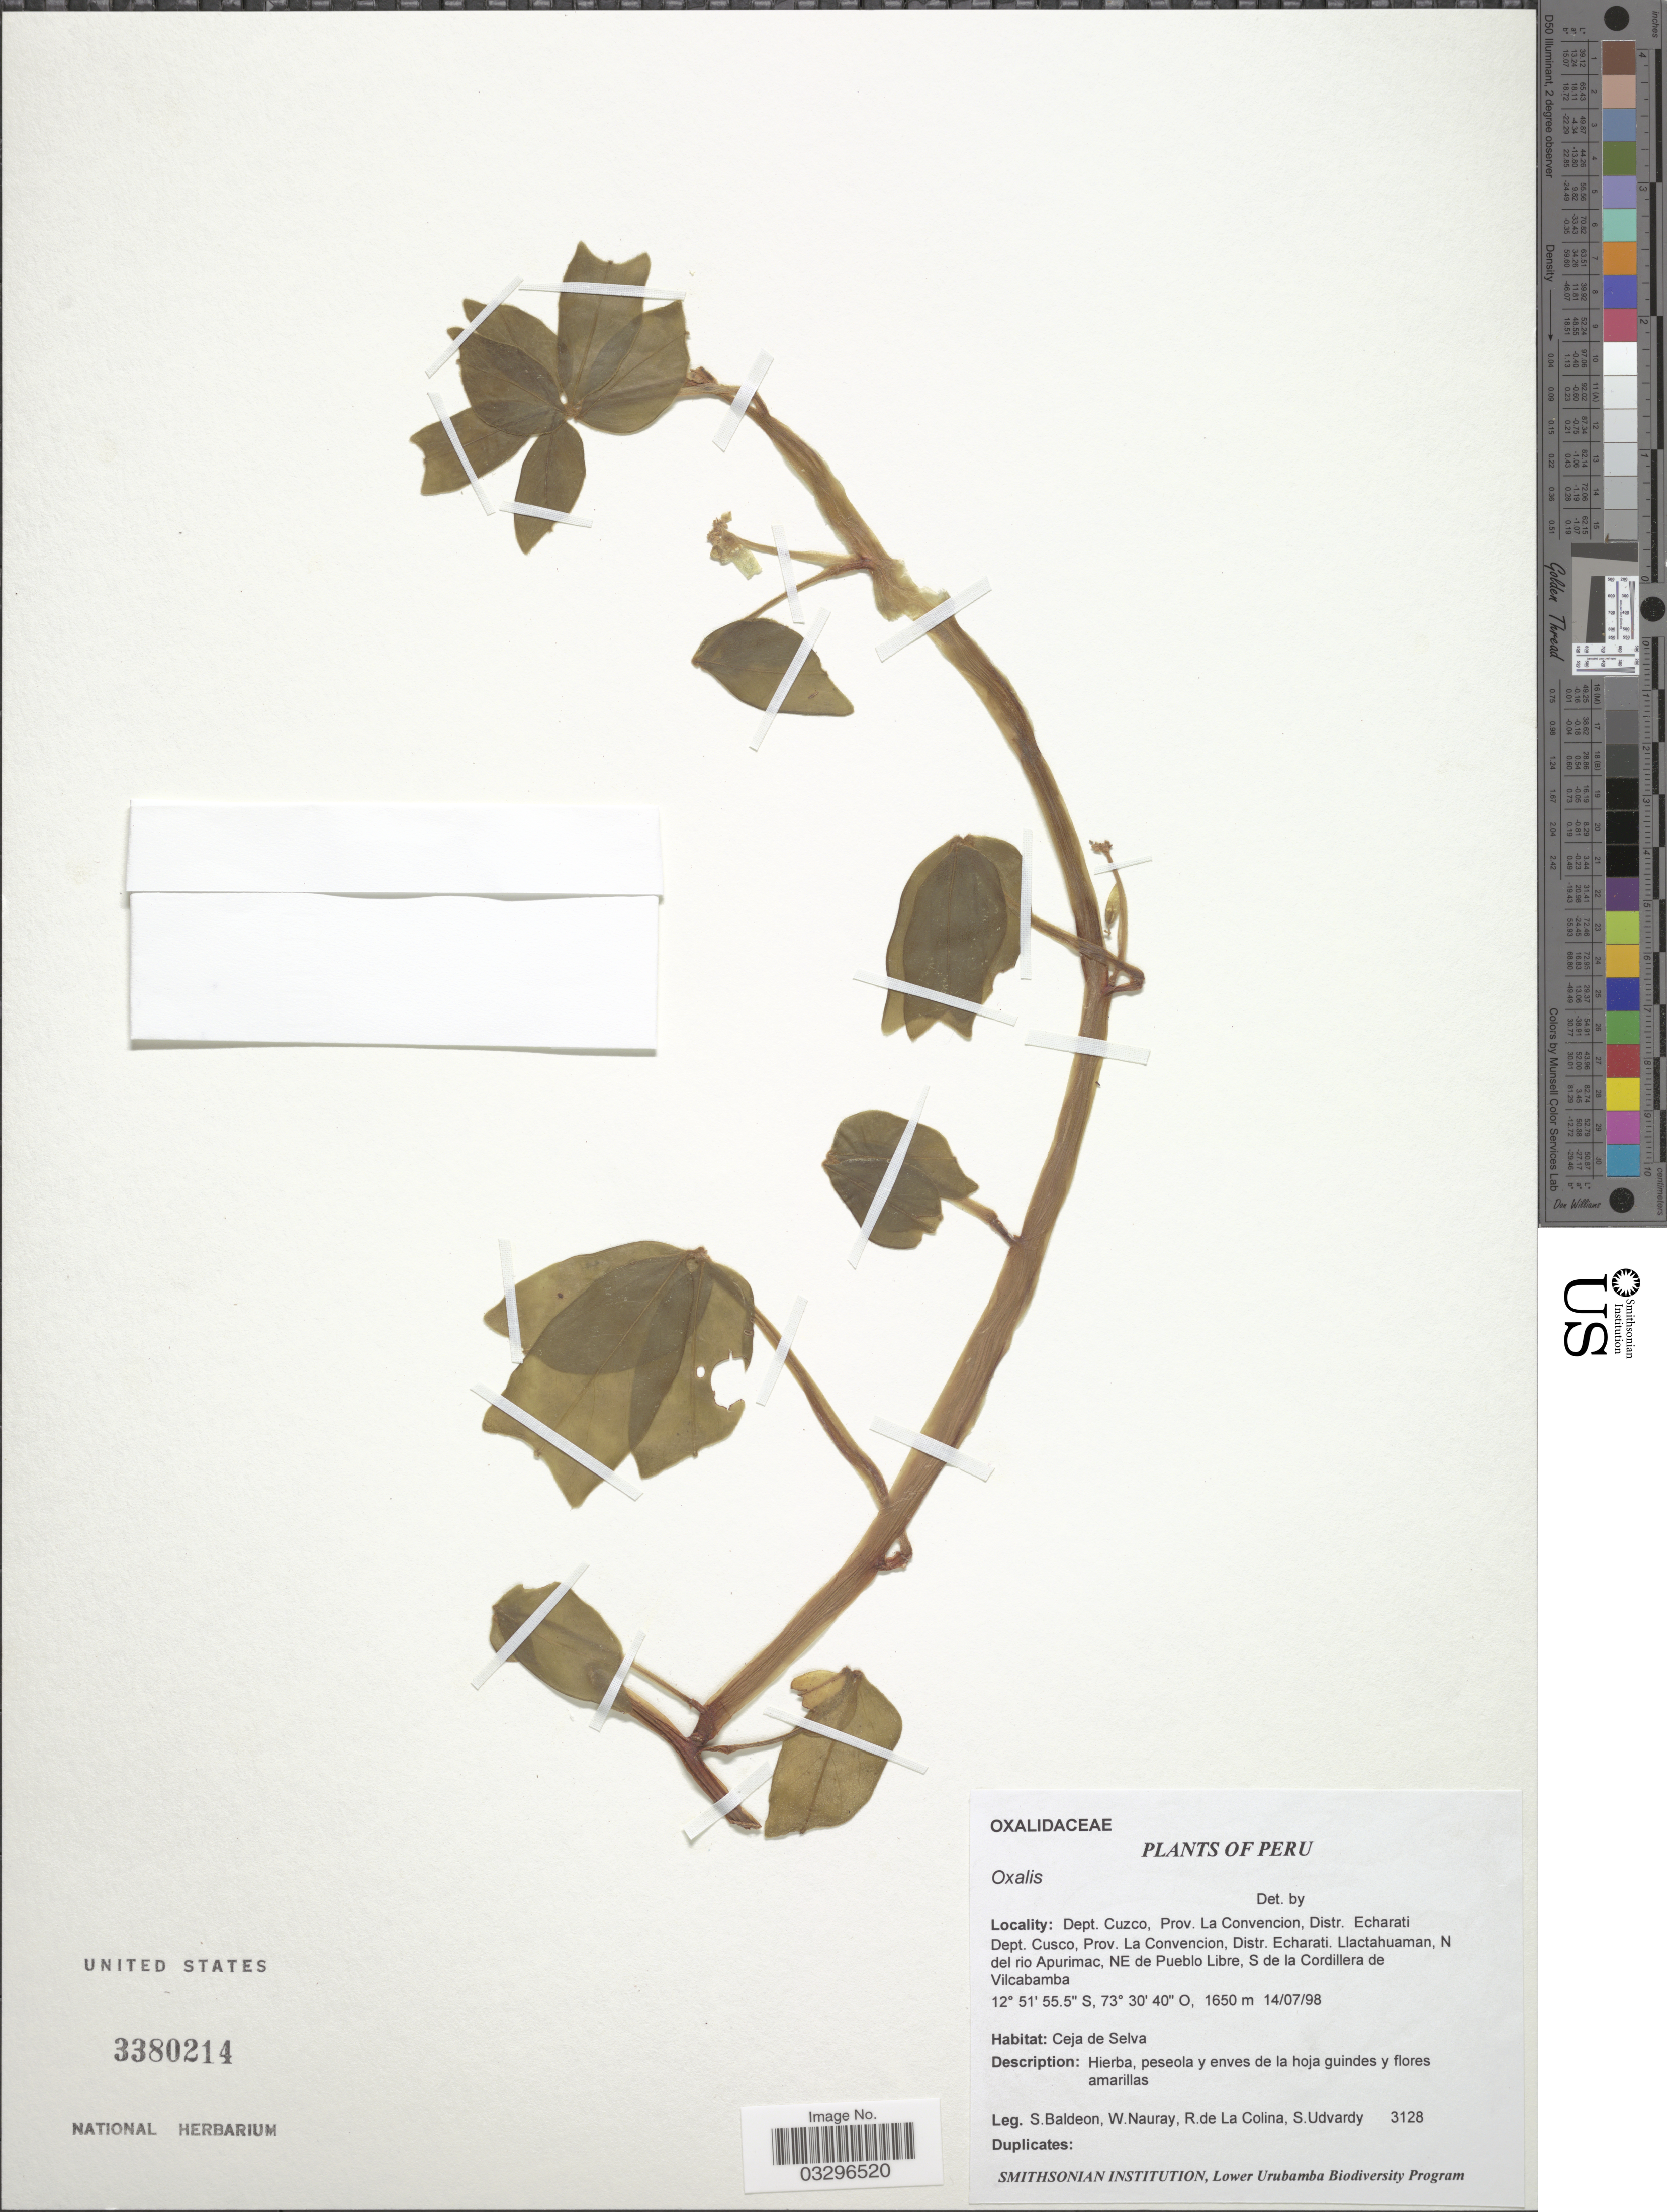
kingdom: Plantae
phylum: Tracheophyta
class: Magnoliopsida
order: Oxalidales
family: Oxalidaceae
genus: Oxalis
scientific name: Oxalis sp.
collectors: S. Baldeon, W. Nauray, R. Colina & S. Udvardy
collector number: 3128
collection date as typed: Transcribed d/m/y: 14/7/98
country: Peru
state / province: Cusco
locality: Dept. Cuzco, Prov. La Convencion, Distr. Echarati, Llactahuaman, N del rio Apurimac, NE del Pueblo Libre, S de la Cordillera de Vilcabamba.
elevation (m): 1650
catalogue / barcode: US 3380214